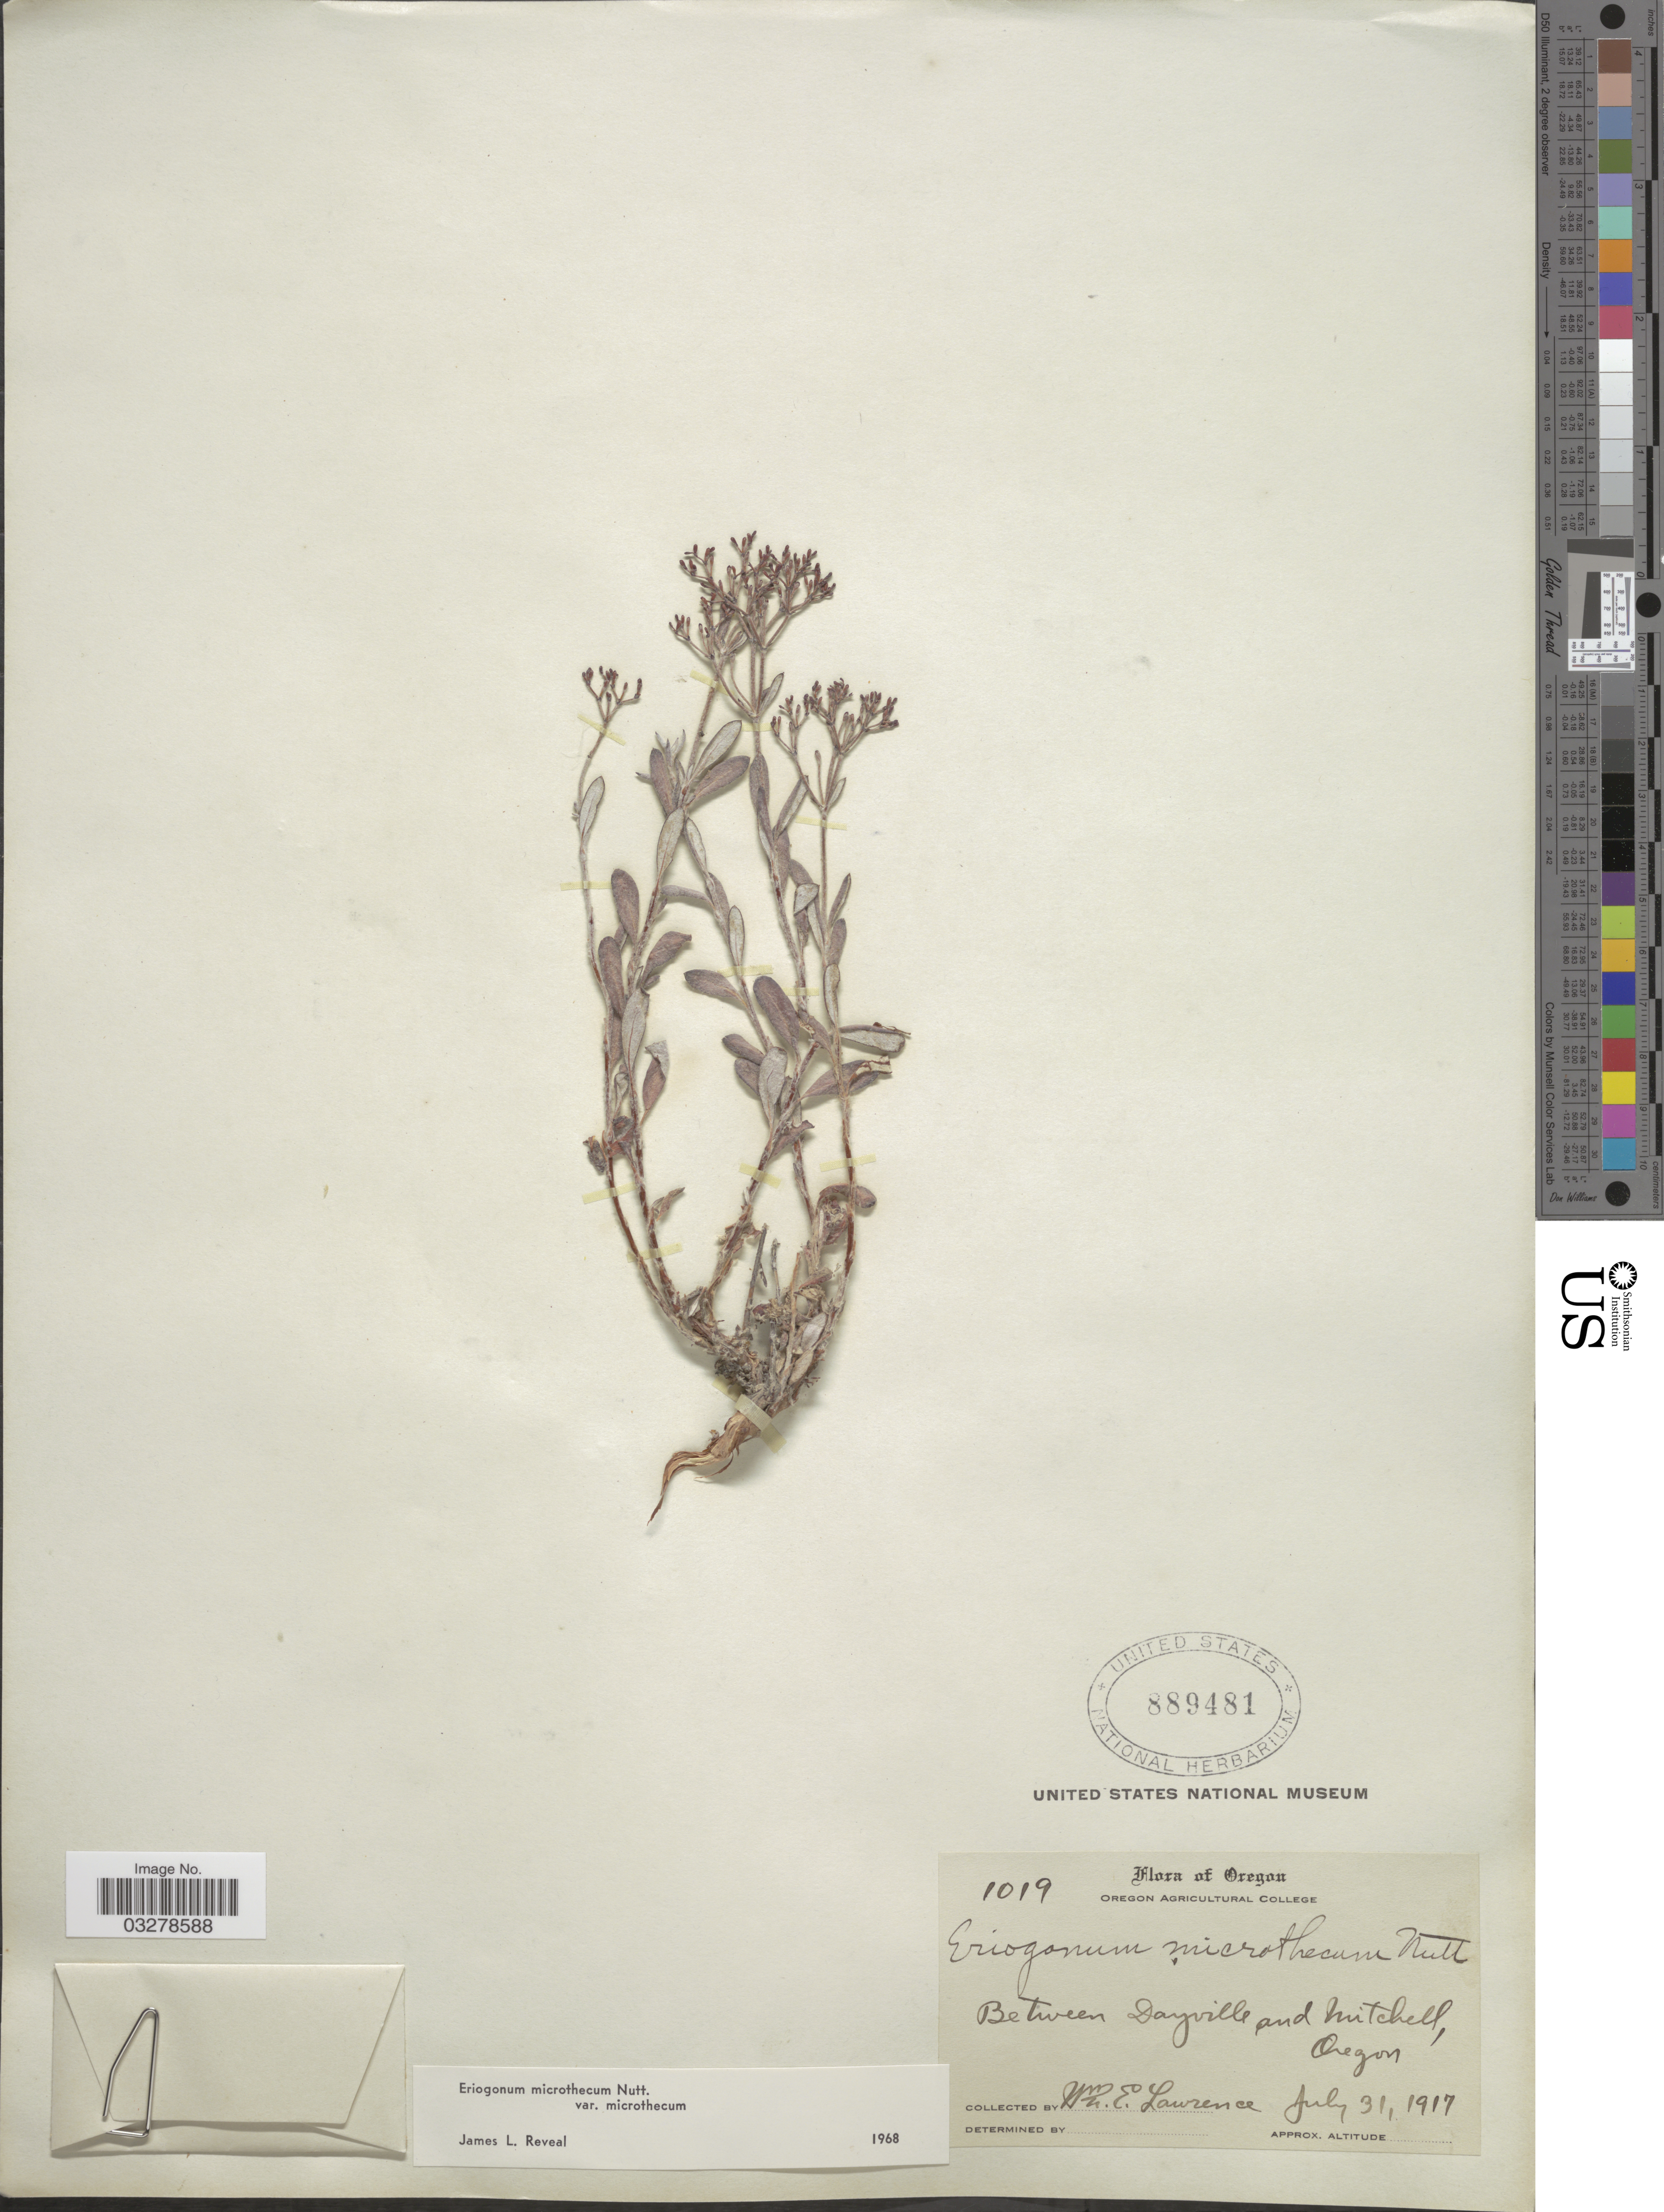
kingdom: Plantae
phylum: Tracheophyta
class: Magnoliopsida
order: Caryophyllales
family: Polygonaceae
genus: Eriogonum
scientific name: Eriogonum microtheca var. microtheca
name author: Nutt.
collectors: W. Lawrence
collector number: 1019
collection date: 1917-07-31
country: United States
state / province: Oregon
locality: Between Dayville and Mitchell.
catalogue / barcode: US 889481